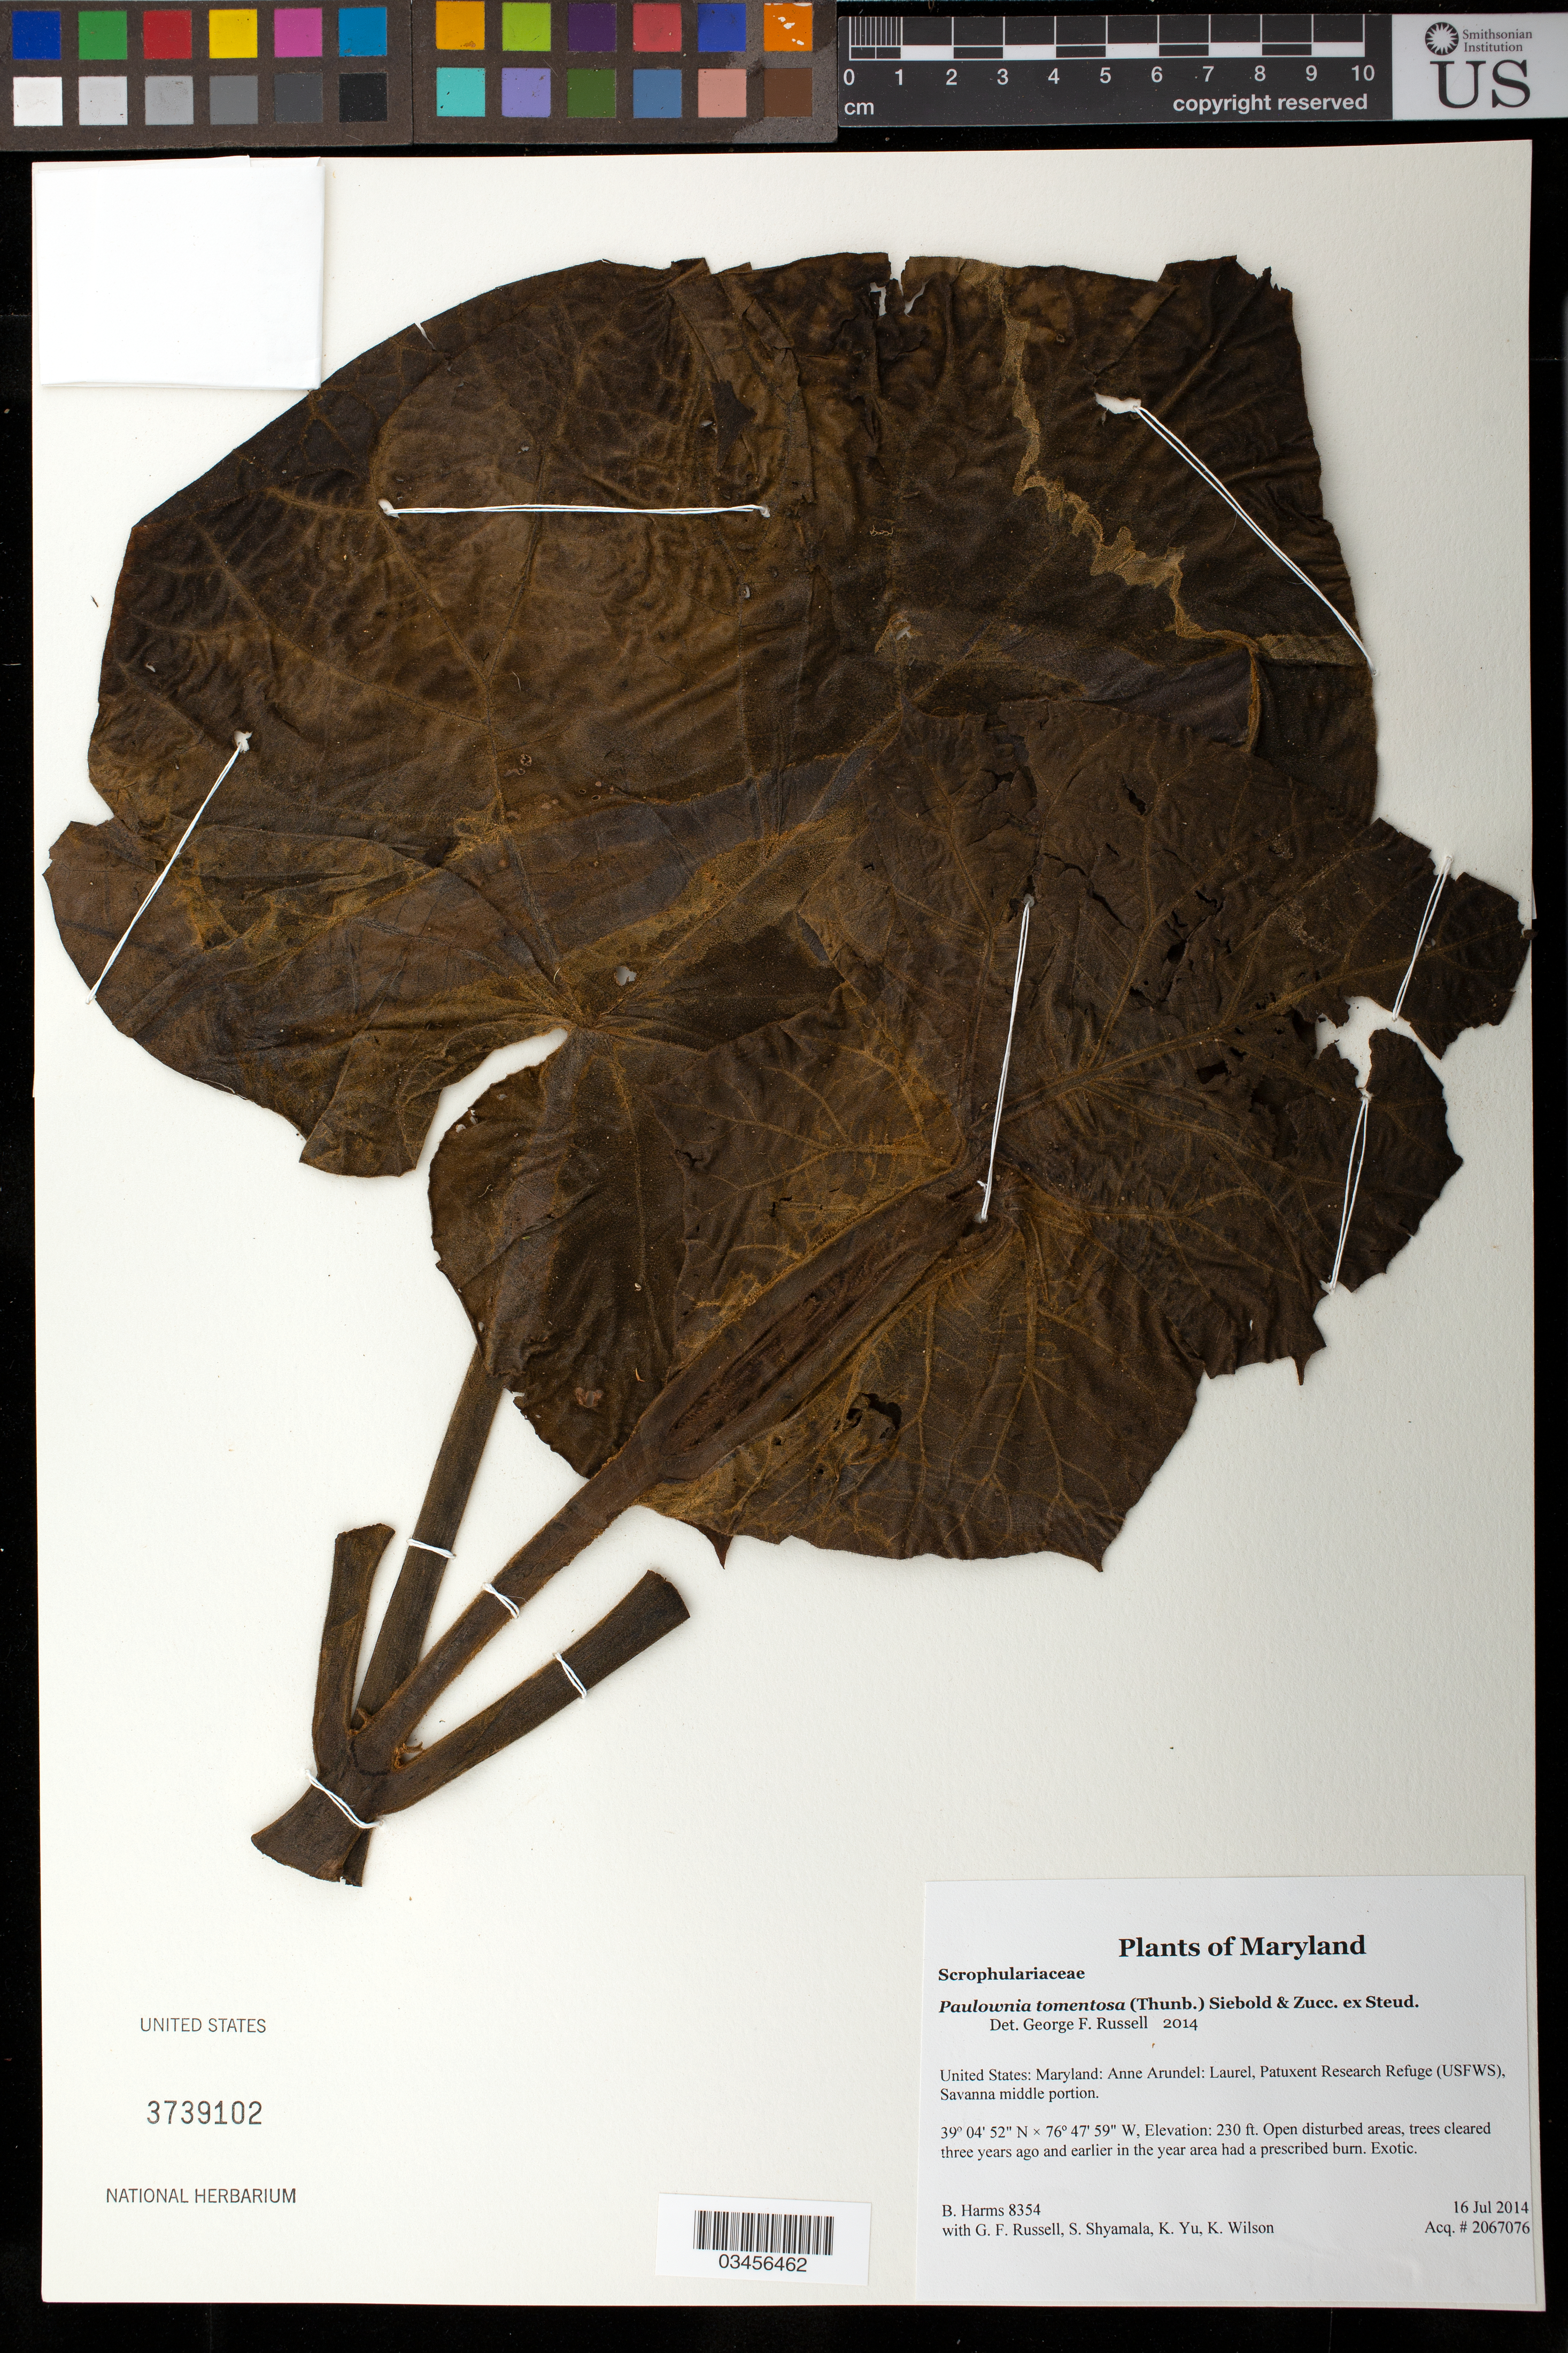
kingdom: Plantae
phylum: Tracheophyta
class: Magnoliopsida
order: Lamiales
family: Paulowniaceae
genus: Paulownia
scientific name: Paulownia tomentosa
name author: (Thunb.) Siebold & Zucc. ex Steud.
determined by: Russell, George F., (UNITED STATES)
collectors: B. Harms, G. Russell, S. Shyamala, K. Yu & K. Wilson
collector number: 8354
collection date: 2014-07-16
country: United States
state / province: Maryland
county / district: Anne Arundel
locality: Laurel, Patuxent Research Refuge (USFWS), Savanna middle portion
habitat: Open disturbed areas, trees cleared three years ago and earlier in the year area had a prescribed burn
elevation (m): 70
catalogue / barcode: US 3739102